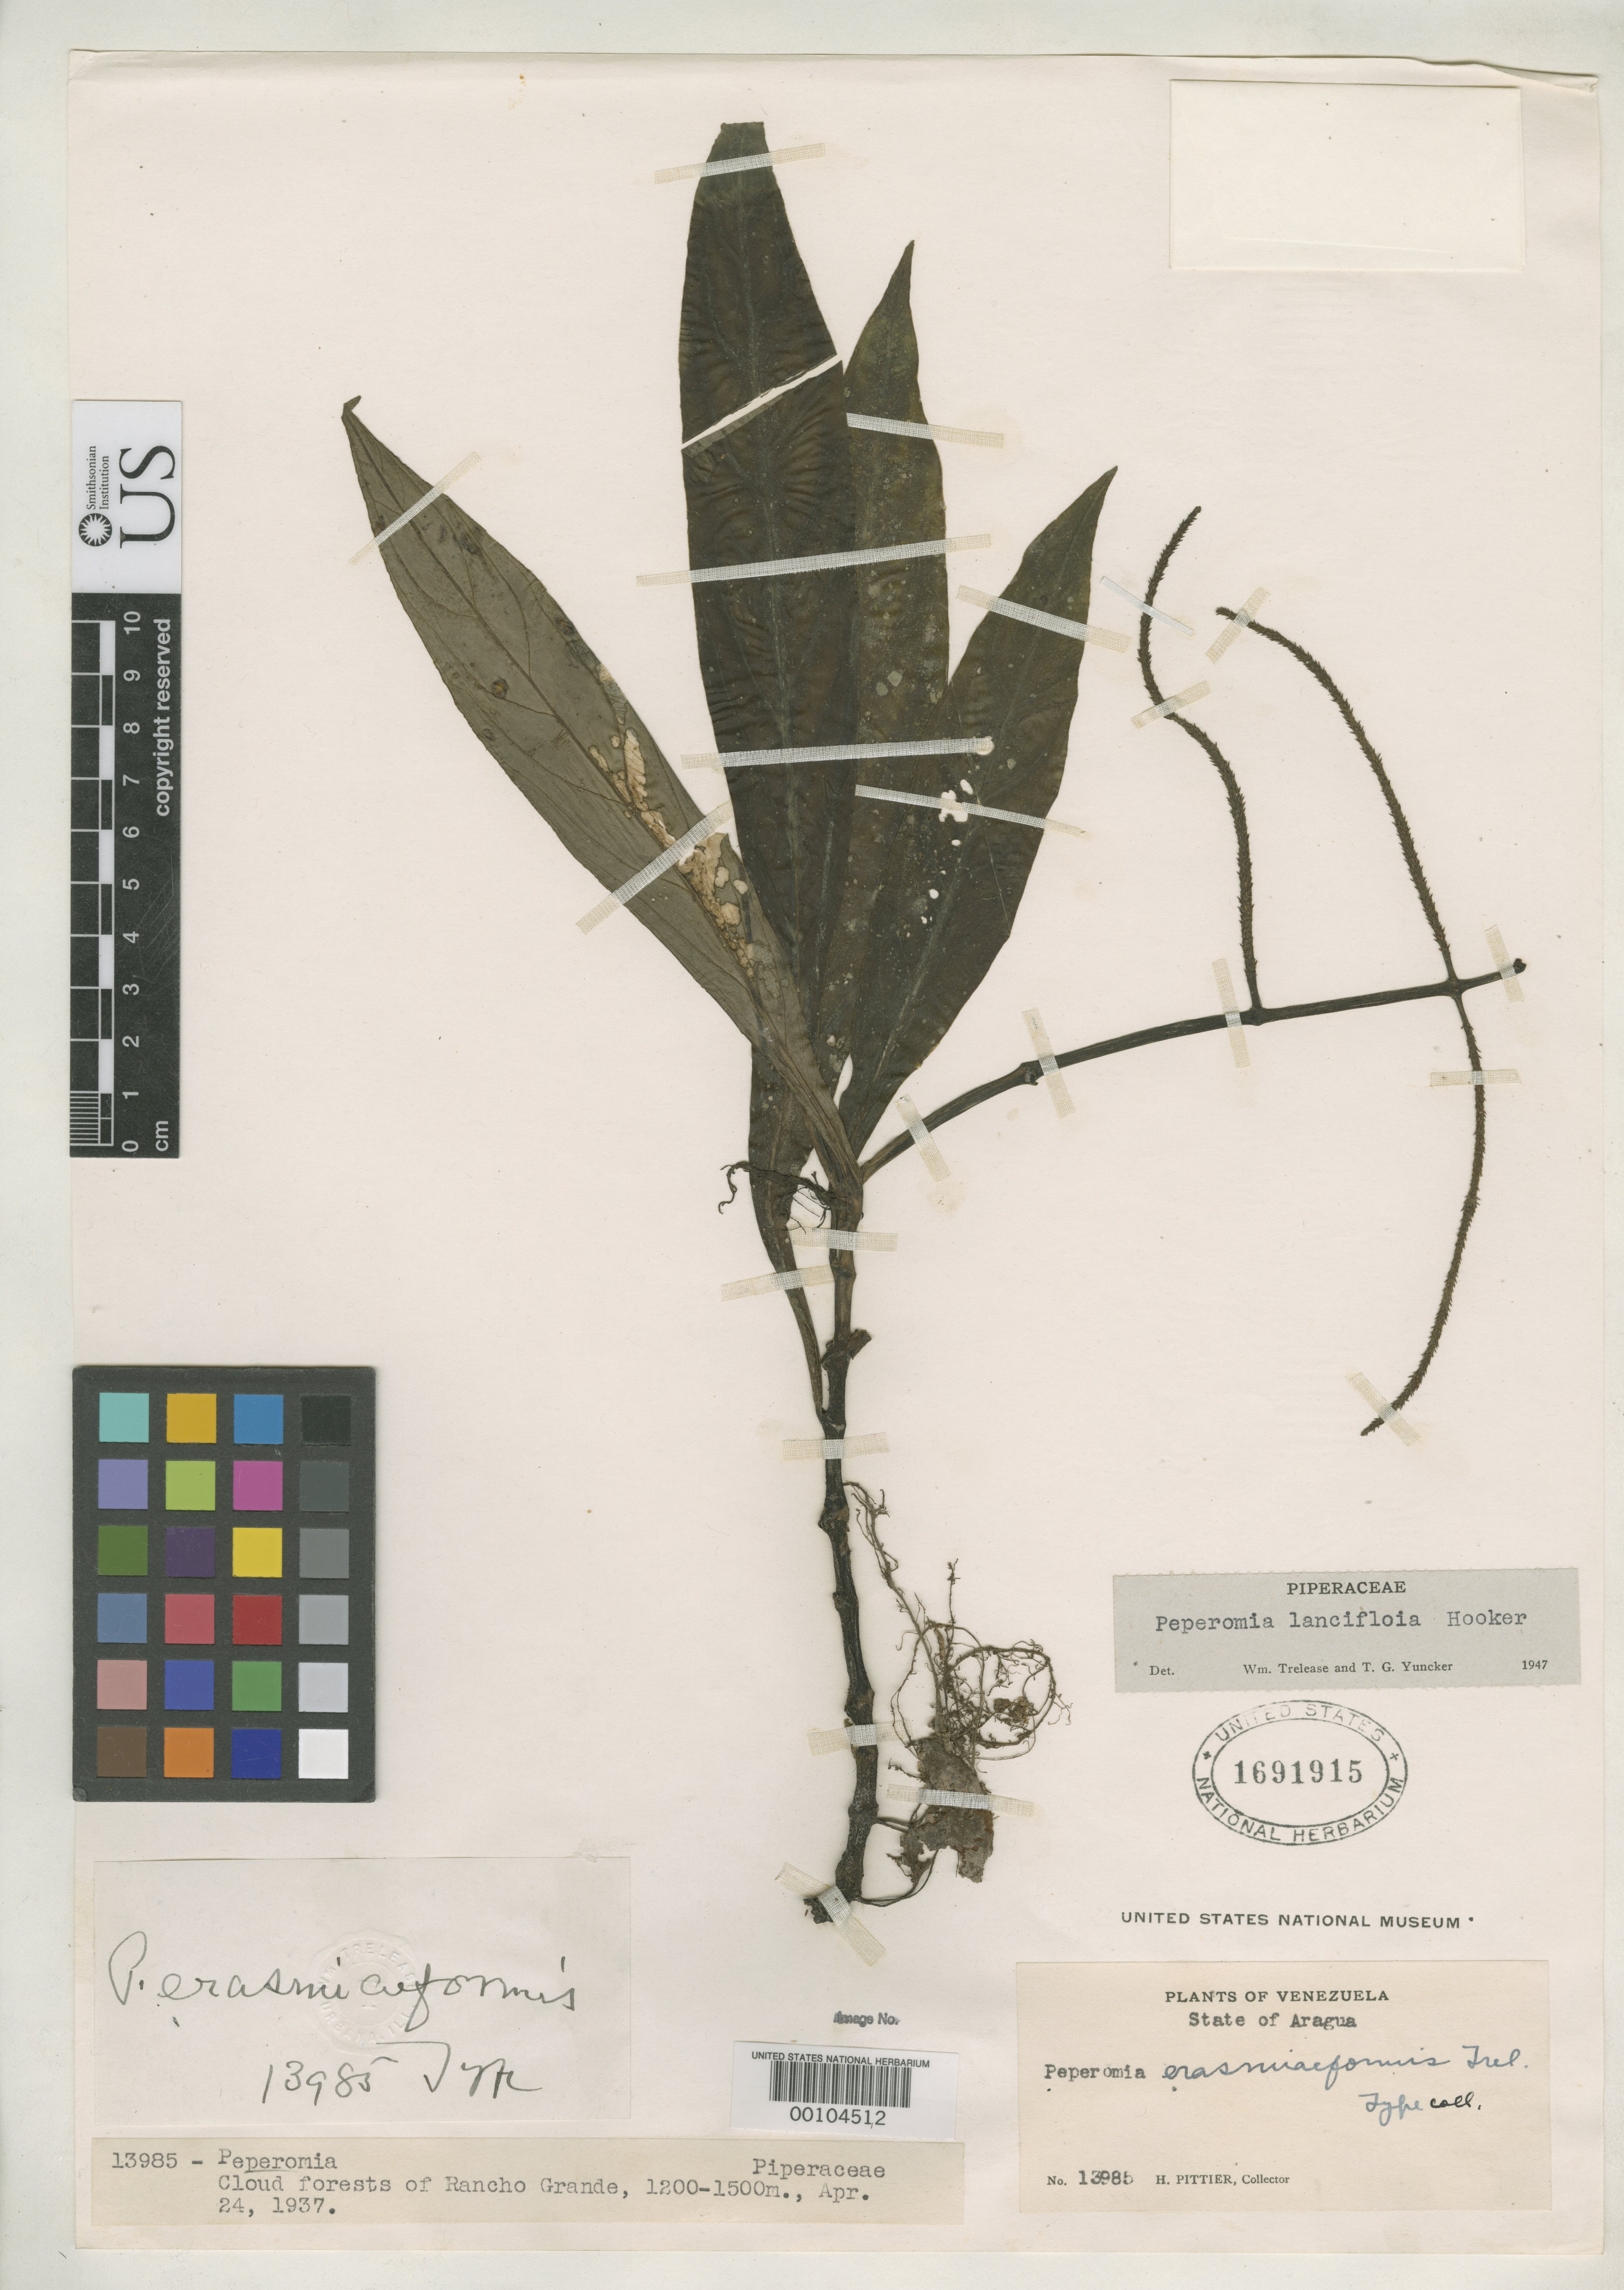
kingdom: Plantae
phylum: Tracheophyta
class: Magnoliopsida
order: Piperales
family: Piperaceae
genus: Peperomia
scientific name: Peperomia erasmiaeformis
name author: Trel. in Standl.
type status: Isotype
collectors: H. F. Pittier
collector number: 13985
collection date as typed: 24 Apr 1937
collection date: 1937-04-24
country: Venezuela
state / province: Aragua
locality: Rancho Grande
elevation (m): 1200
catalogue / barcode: US 1691915